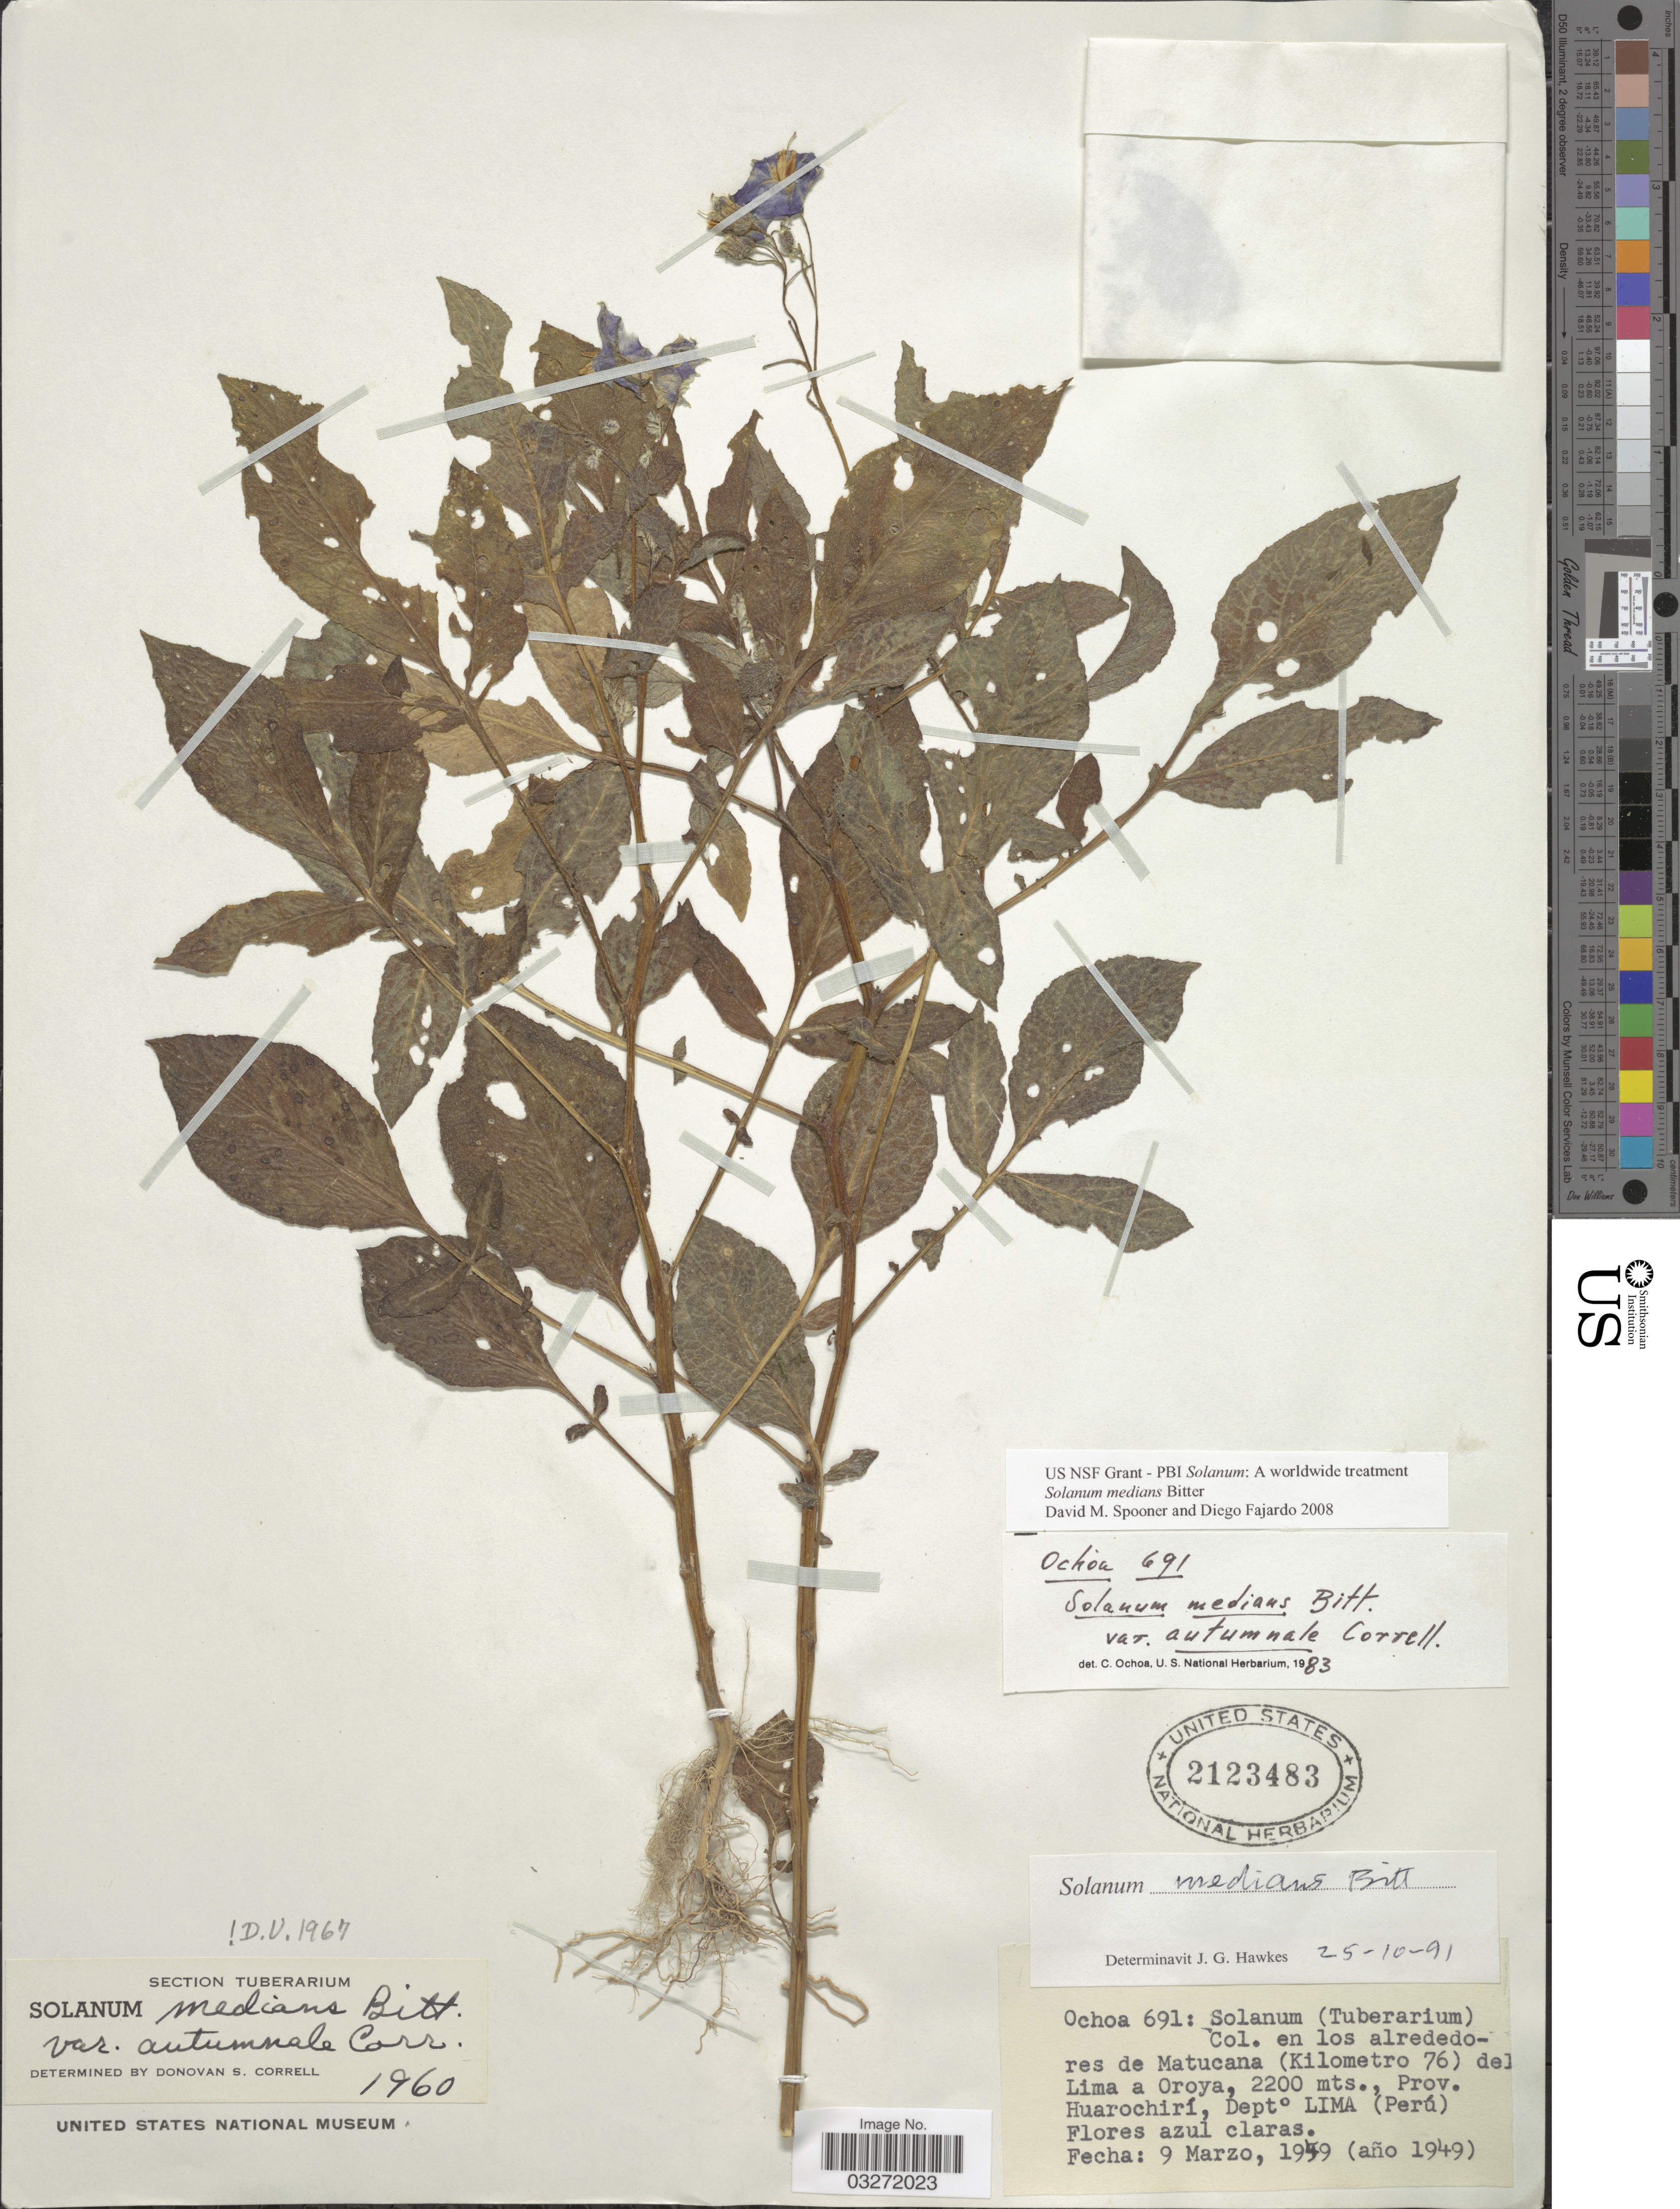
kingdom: Plantae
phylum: Tracheophyta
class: Magnoliopsida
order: Solanales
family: Solanaceae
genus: Solanum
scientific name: Solanum medians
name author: Bitter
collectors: -. Ochoa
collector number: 691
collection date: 1949-03-09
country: Peru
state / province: Lima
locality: Col. en los alrededores de Matucana (Kilometro 76) del Lima a Oroya, Prov. Huarochirí, Depto Lima.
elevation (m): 2200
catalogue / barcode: US 2123483